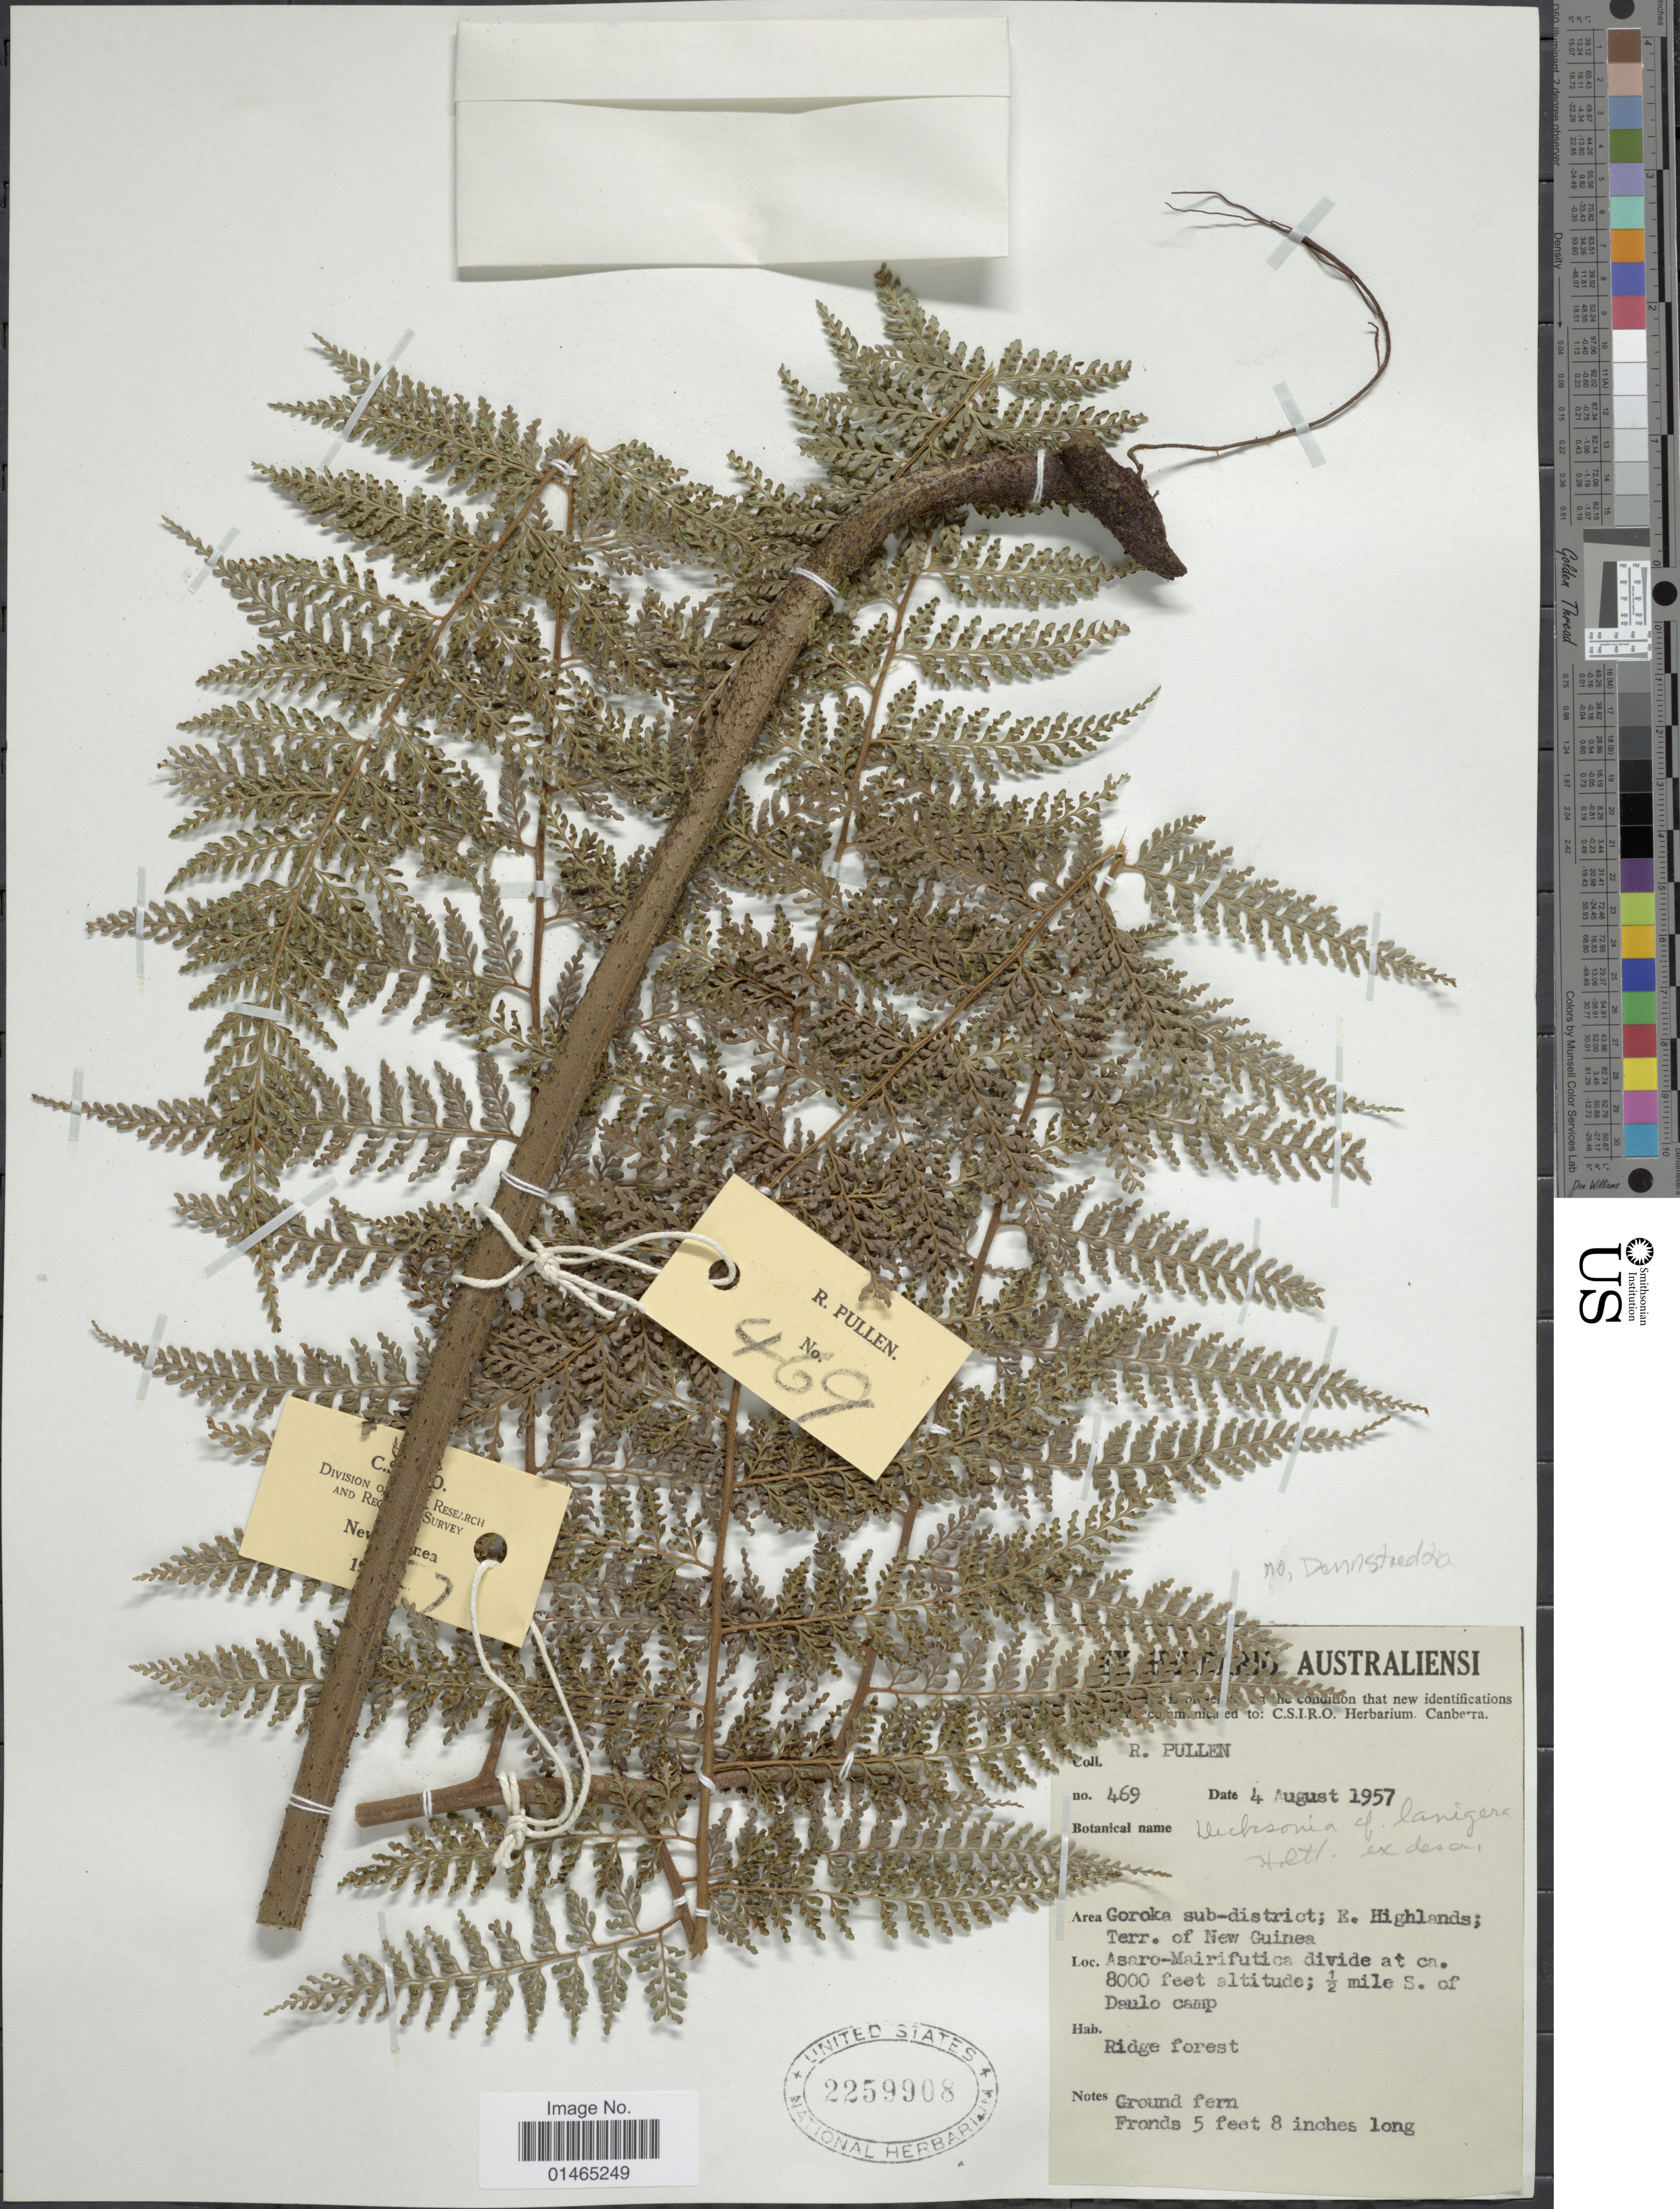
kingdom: Plantae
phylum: Tracheophyta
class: Polypodiopsida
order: Polypodiales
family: Dennstaedtiaceae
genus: Dennstaedtia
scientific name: Dennstaedtia sp.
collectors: R. Pullen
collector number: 469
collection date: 1957-08-04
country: Papua New Guinea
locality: Area Goroka sub-district; E. Highlands; Terr. of New Guinea. Asaro-Mairifutica divide; ½ mile S. of Daulo camp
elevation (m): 2438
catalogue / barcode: US 2259908